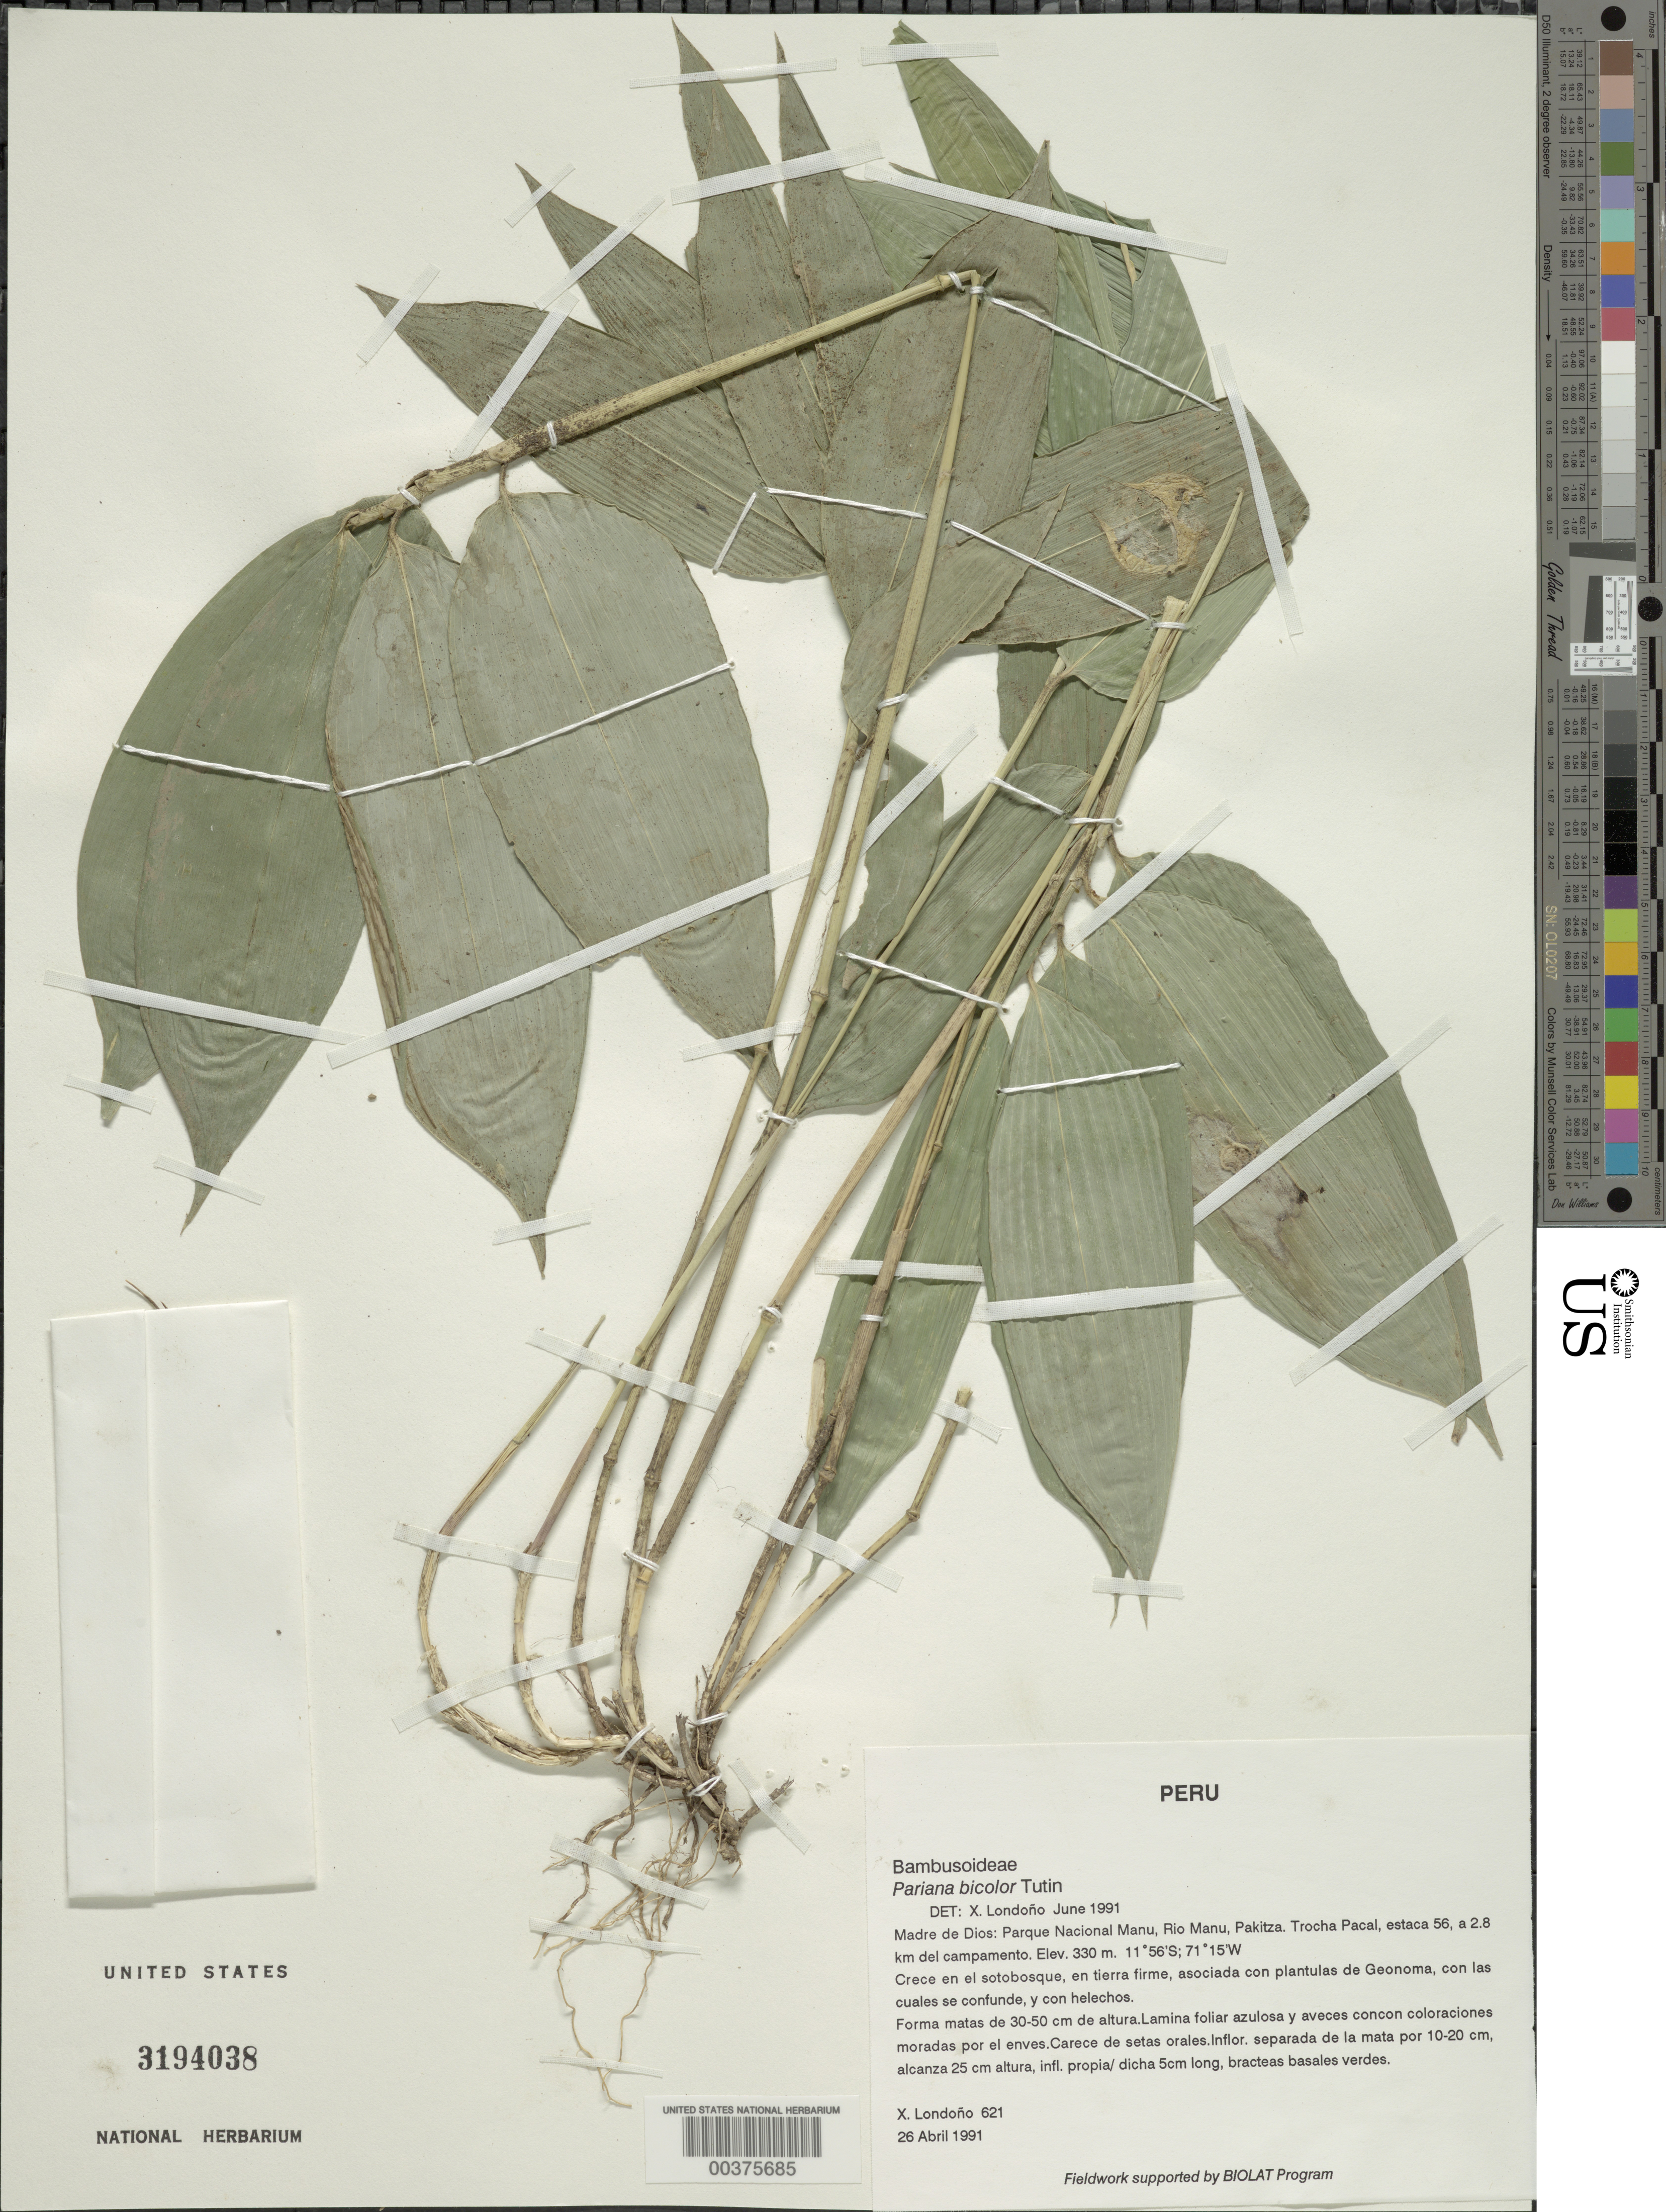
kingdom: Plantae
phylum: Tracheophyta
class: Liliopsida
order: Poales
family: Poaceae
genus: Pariana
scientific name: Pariana bicolor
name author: Tutin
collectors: X. Londoño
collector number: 621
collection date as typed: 26 Apr 1991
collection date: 1991-04-26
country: Peru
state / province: Madre de Dios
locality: Parque nacional manu, rio manu, pakitza; trocha pacal, estaca 56, a 2.8 km del campamento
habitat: En el sotobosque, en tierra firme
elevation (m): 330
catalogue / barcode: US 3194038